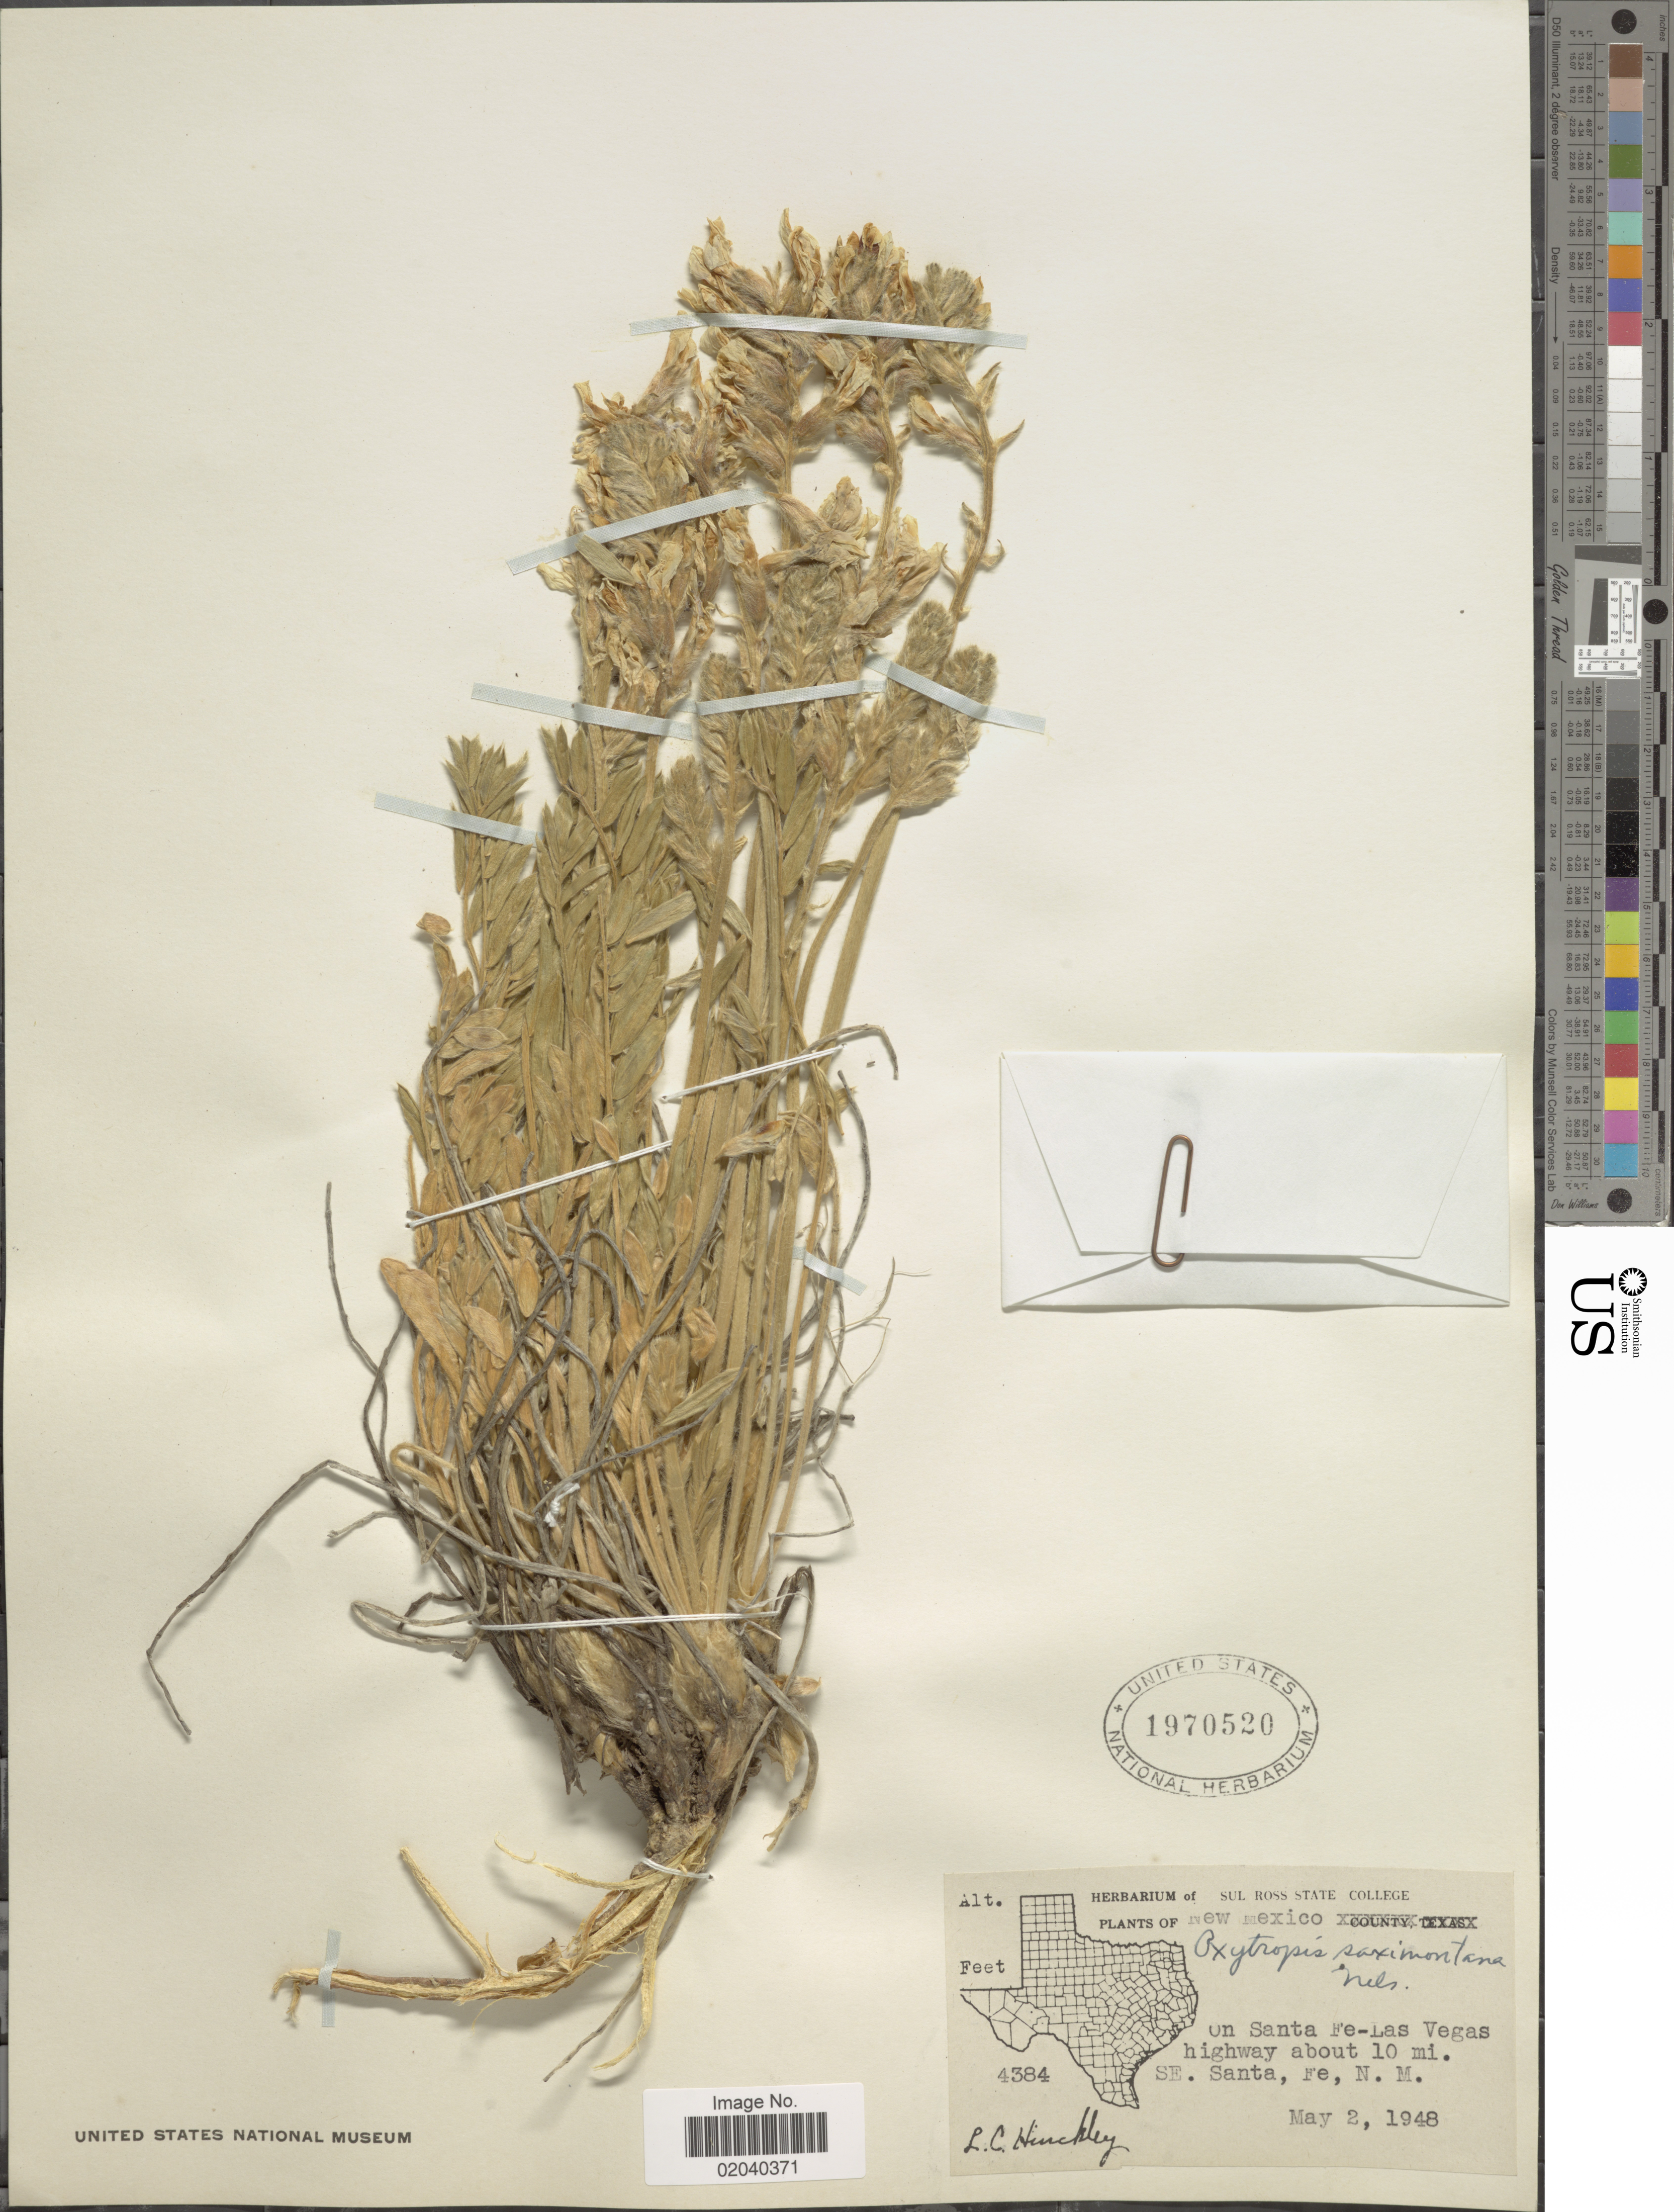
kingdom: Plantae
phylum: Tracheophyta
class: Magnoliopsida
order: Fabales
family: Fabaceae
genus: Oxytropis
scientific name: Oxytropis sericea var. sericea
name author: Nutt.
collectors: L. Hinckley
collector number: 4384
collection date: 1948-05-02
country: United States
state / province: New Mexico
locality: On Santa Fe-Las Vegas highway about 10 mi. SE. Santa, Fe, N. M.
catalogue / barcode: US 1970520